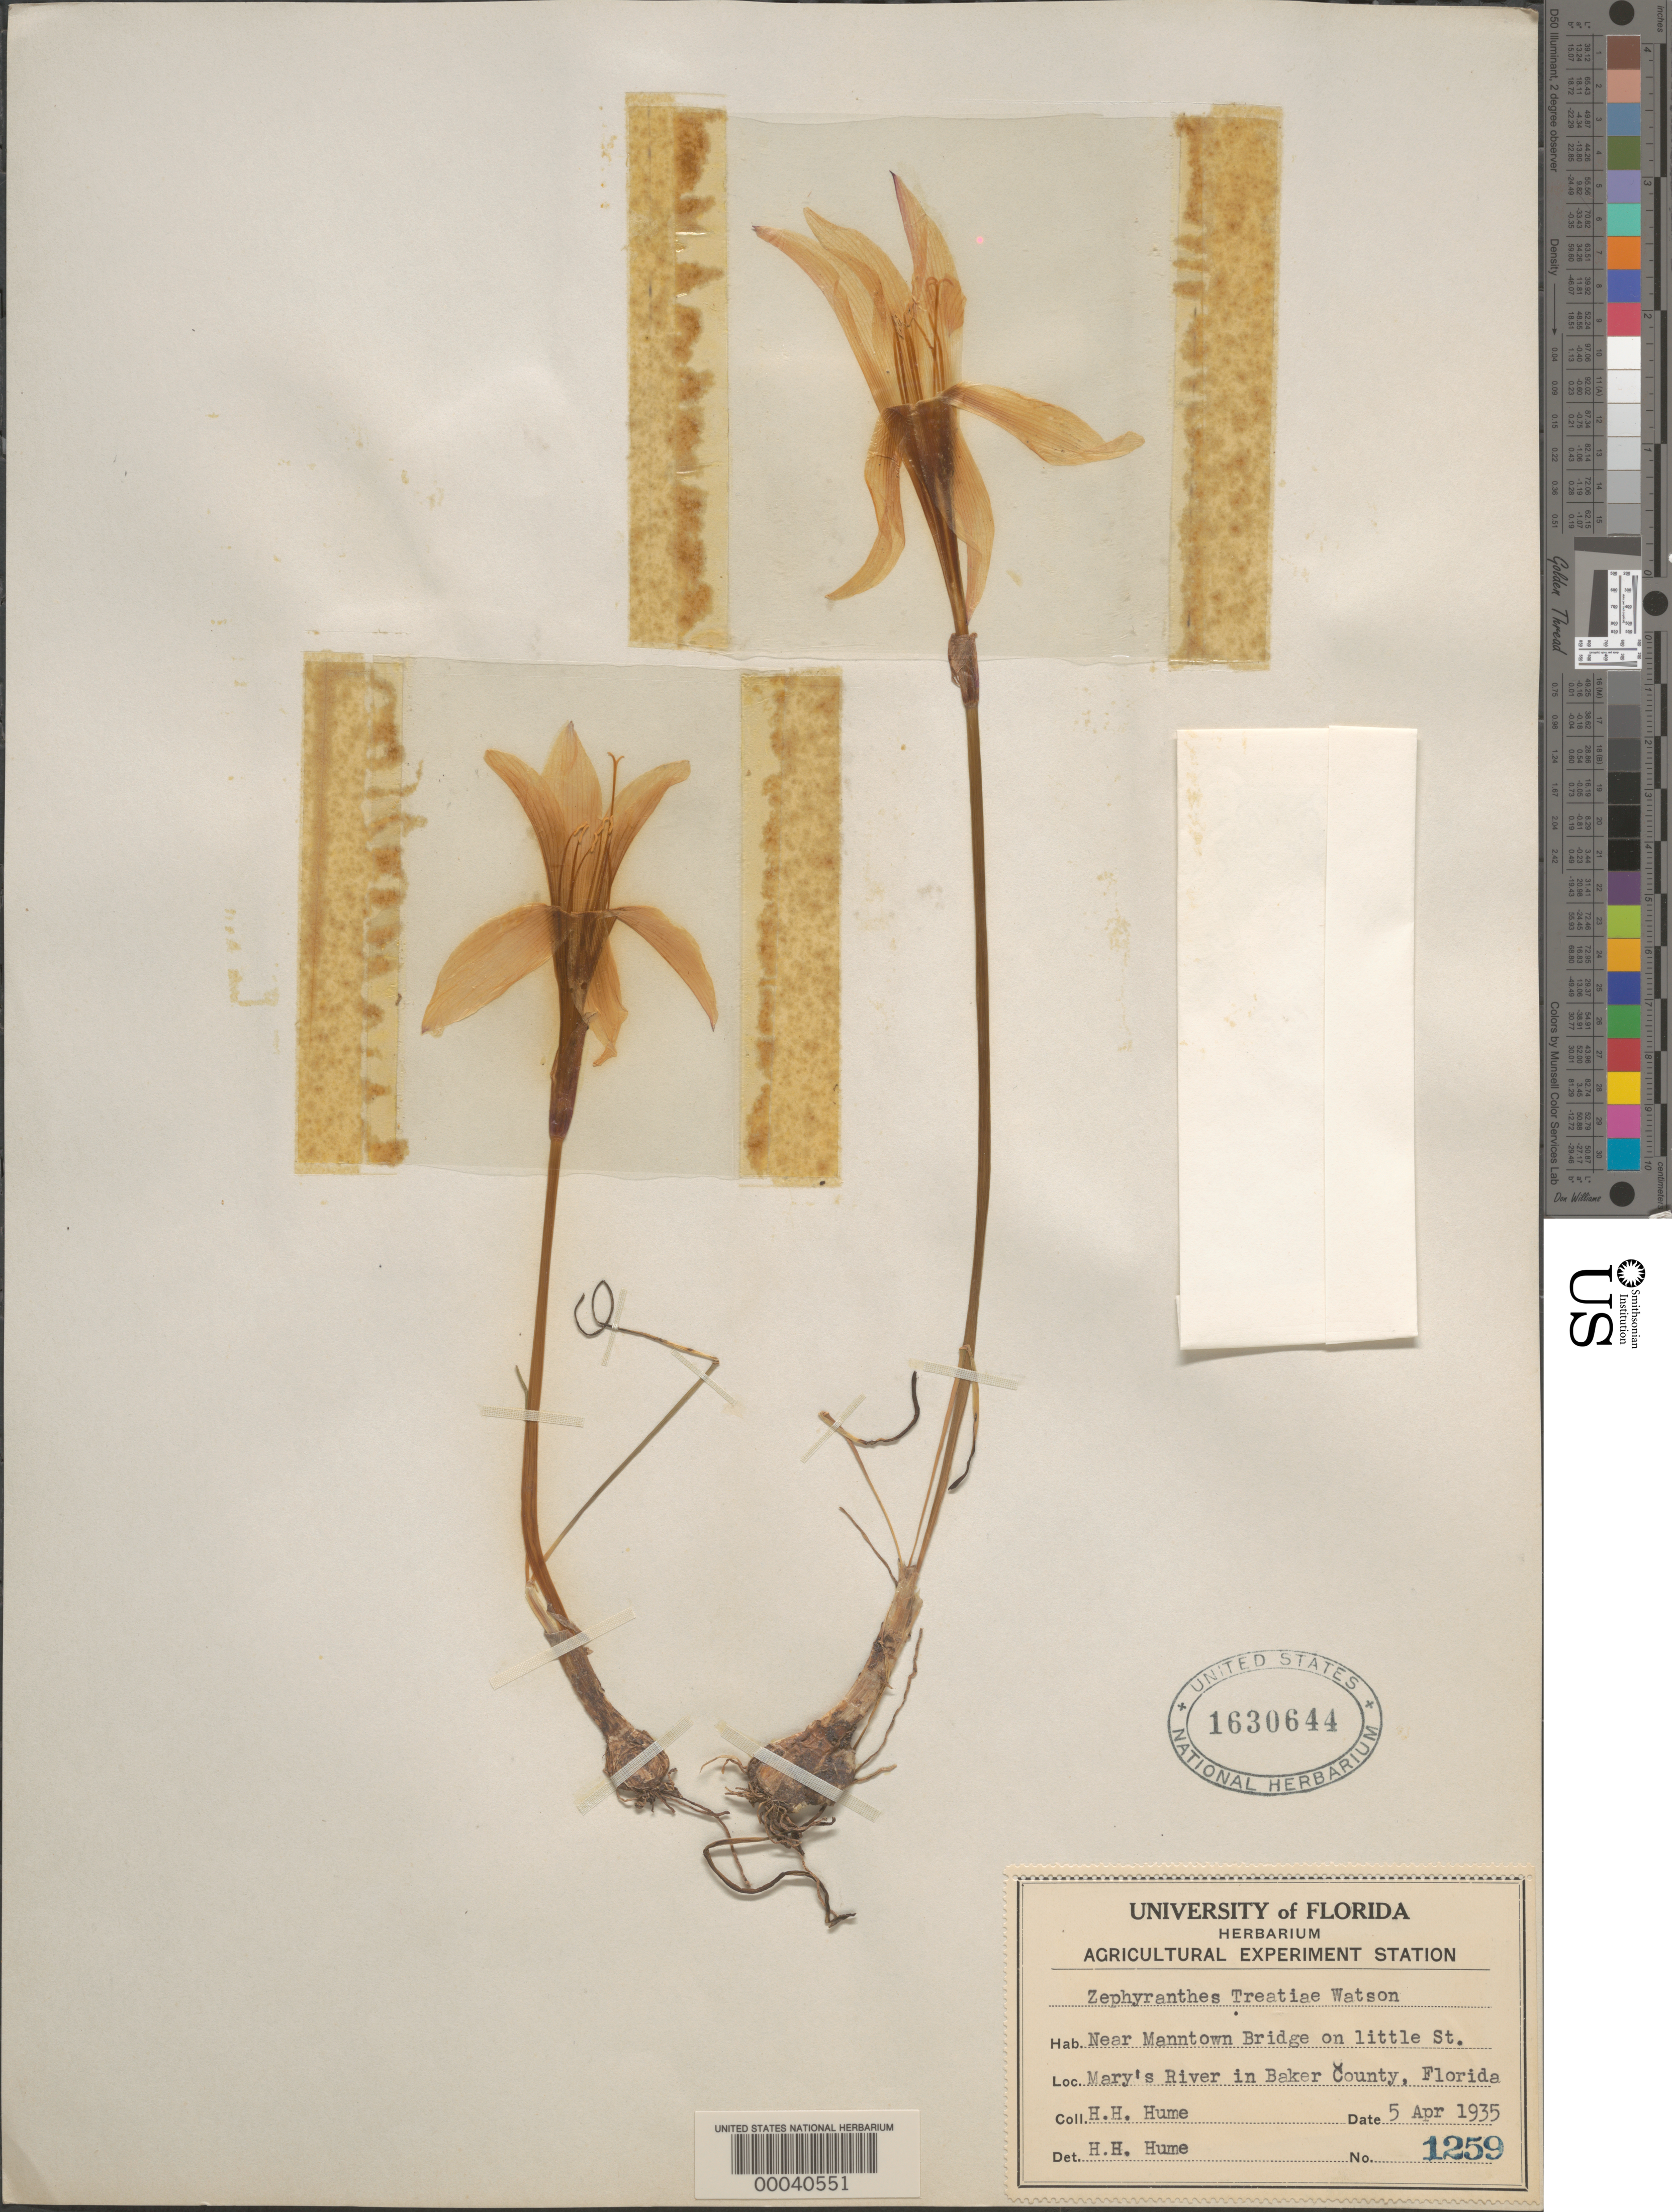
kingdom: Plantae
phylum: Tracheophyta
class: Liliopsida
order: Asparagales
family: Amaryllidaceae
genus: Zephyranthes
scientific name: Zephyranthes treatiae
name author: S. Watson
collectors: H. Hume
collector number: Univ Of Fl Herb 1259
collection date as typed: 05 Apr 1935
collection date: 1935-04-05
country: United States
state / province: Florida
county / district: Baker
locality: Near manntown bridge on little st. mary's river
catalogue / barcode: US 1630644